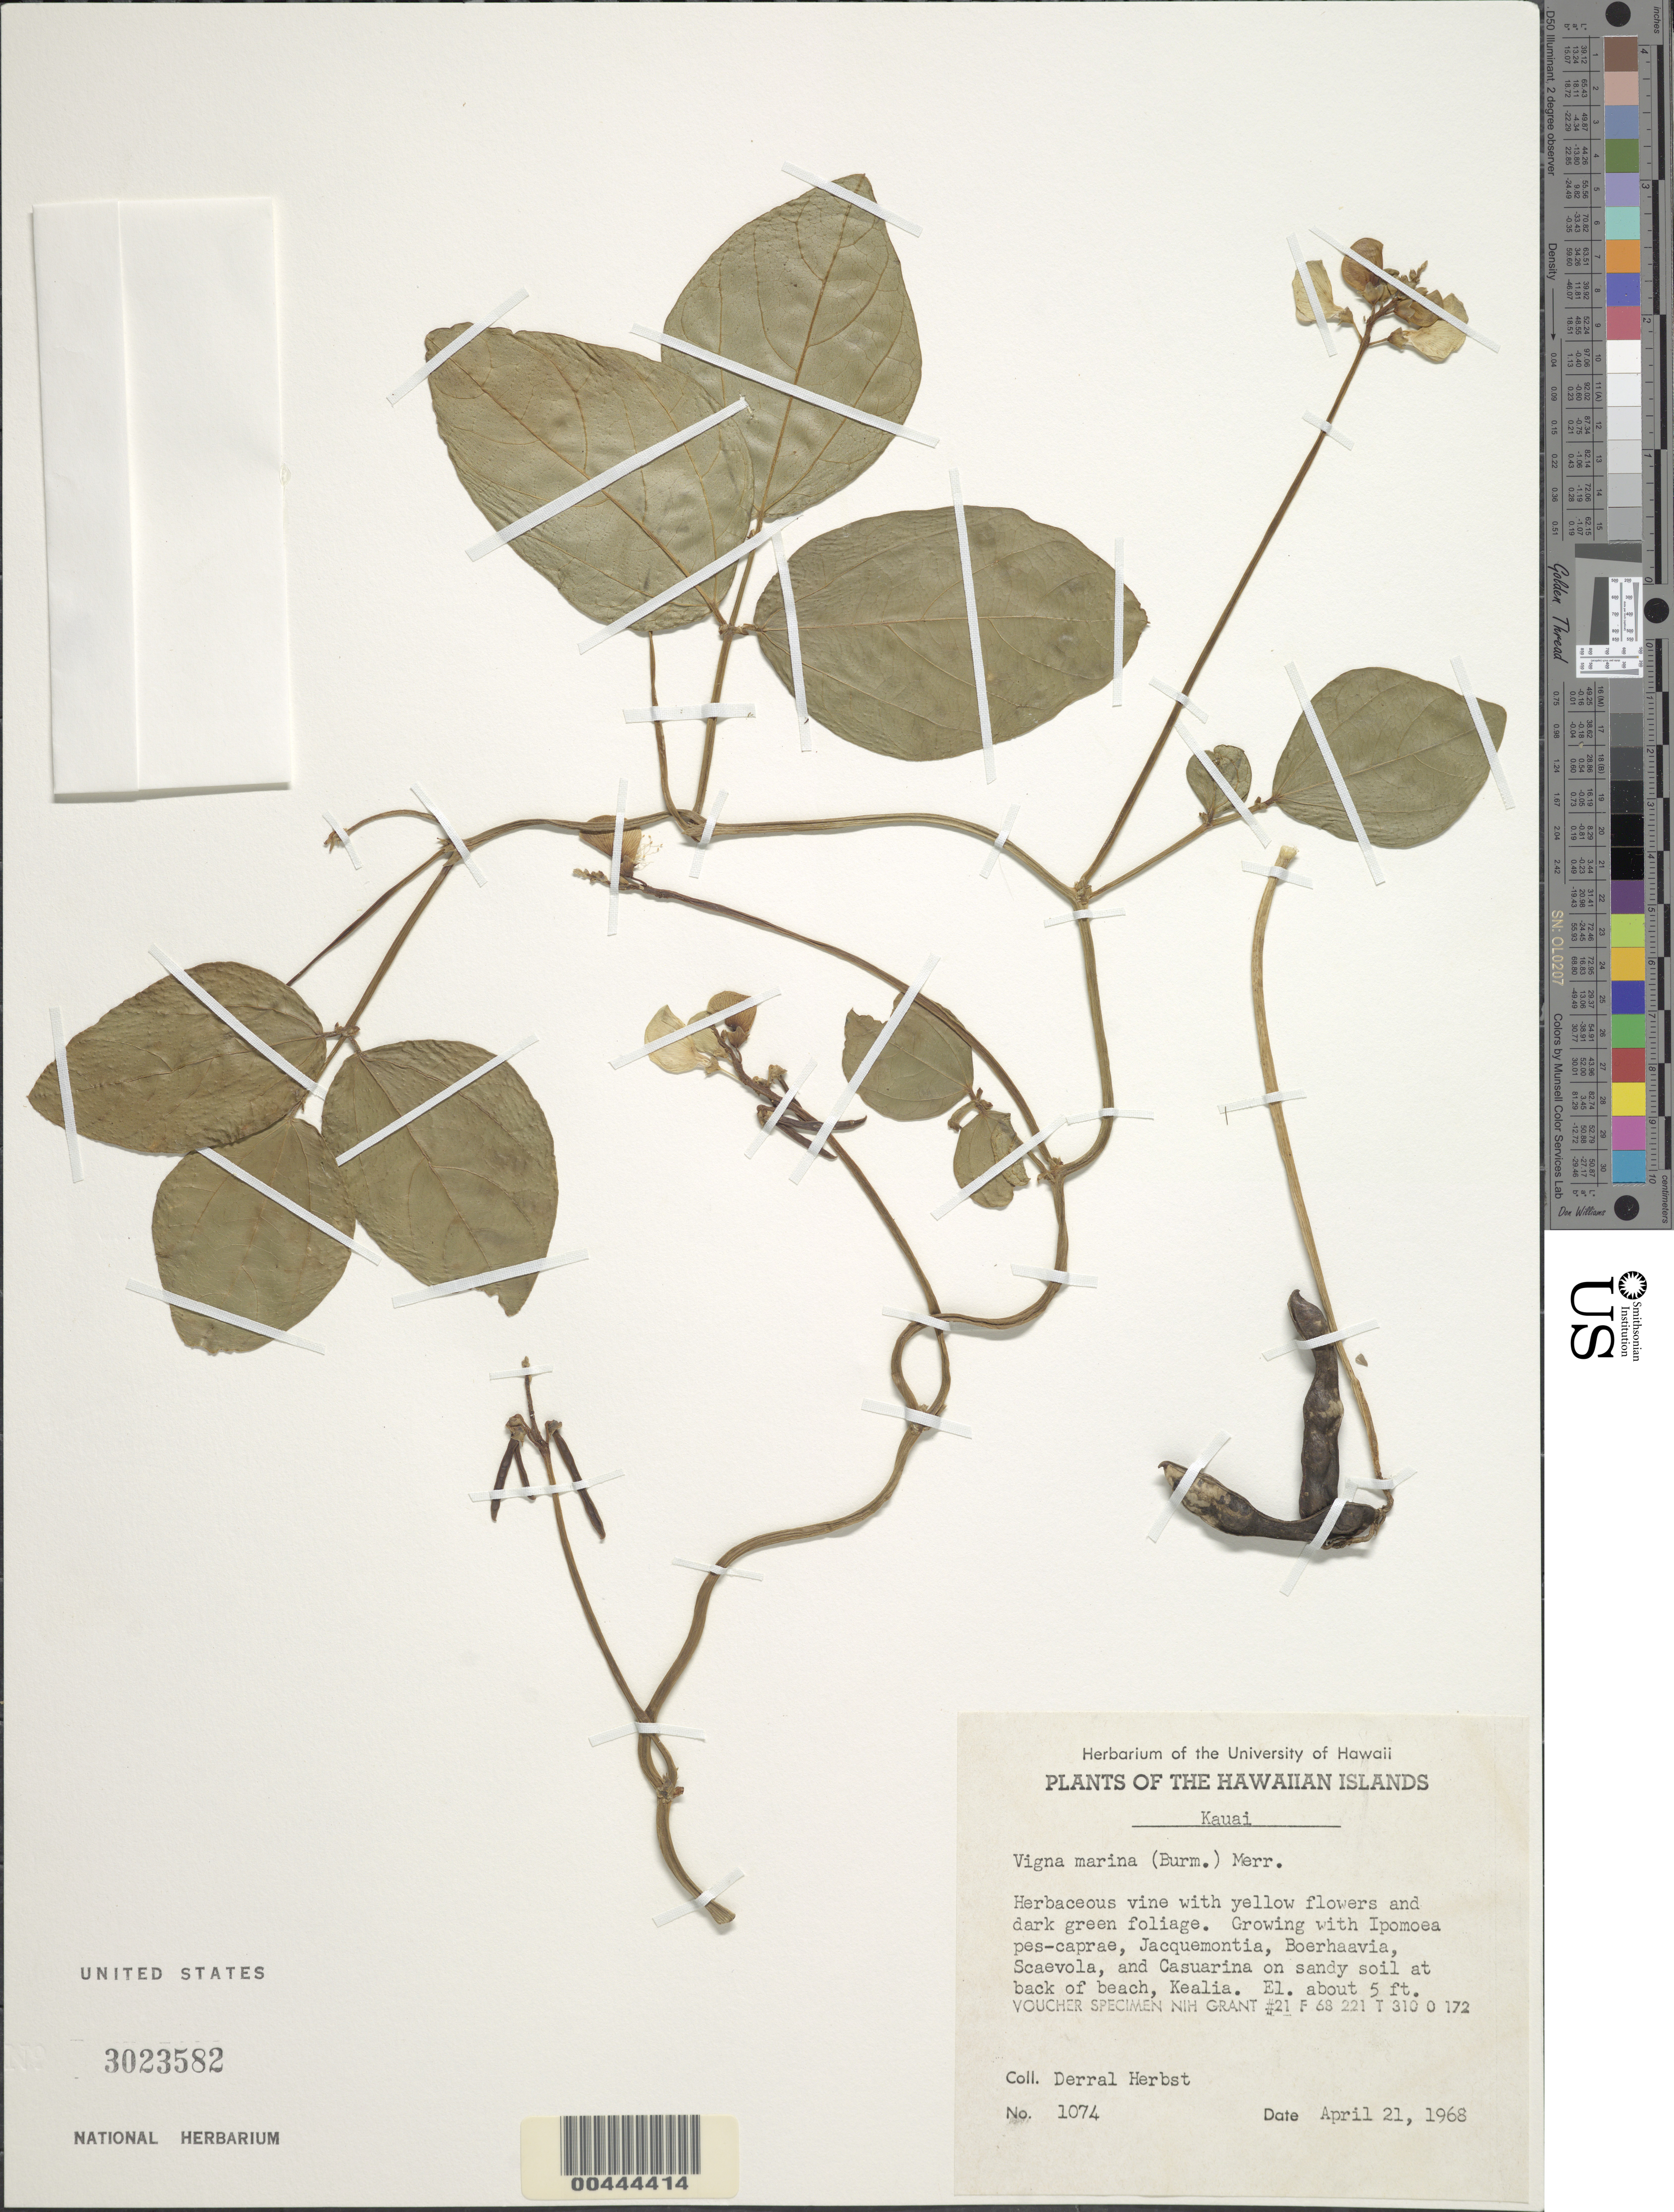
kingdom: Plantae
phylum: Tracheophyta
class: Magnoliopsida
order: Fabales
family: Fabaceae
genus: Vigna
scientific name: Vigna marina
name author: (Burm.) Merr.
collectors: D. R. Herbst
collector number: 1074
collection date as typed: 21 Apr 1968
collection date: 1968-04-21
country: United States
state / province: Hawaii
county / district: Kauai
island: Kaua'i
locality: at back of beach, Kealia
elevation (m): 2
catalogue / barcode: US 3023582